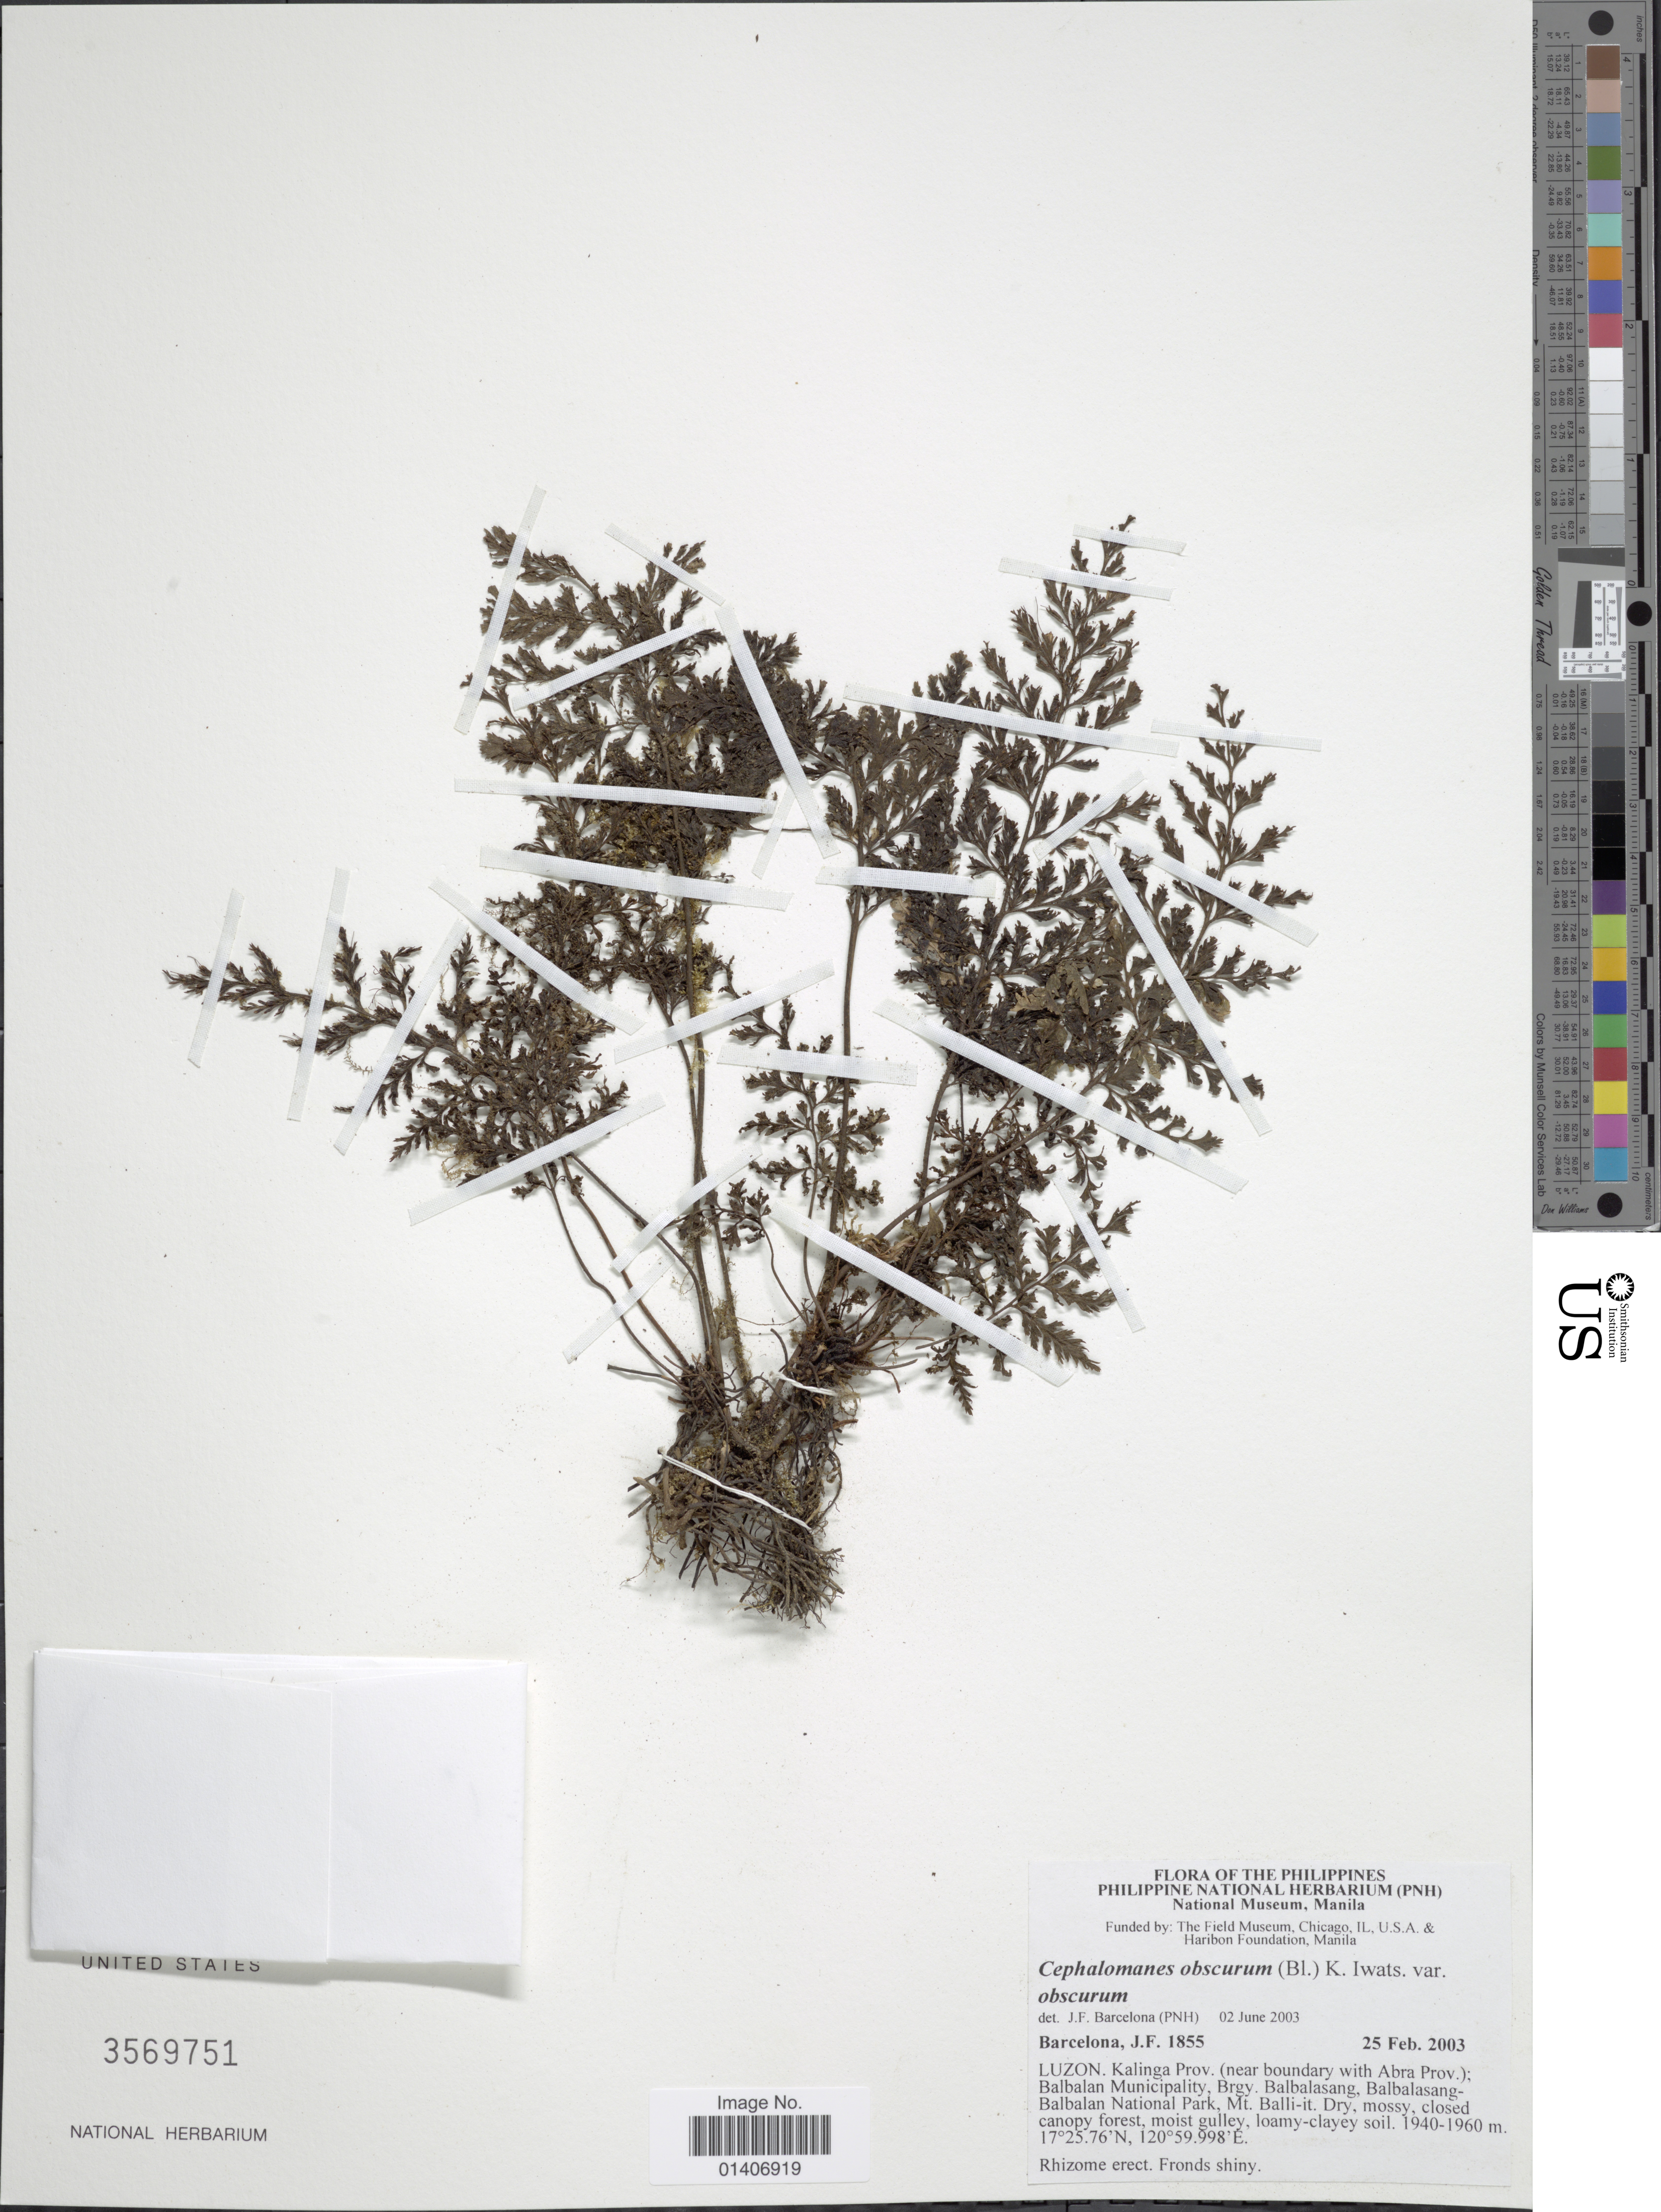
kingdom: Plantae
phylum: Tracheophyta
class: Polypodiopsida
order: Hymenophyllales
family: Hymenophyllaceae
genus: Abrodictyum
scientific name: Abrodictyum obscurum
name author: (Blume) Ebihara & K. Iwats.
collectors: J. F. Barcelona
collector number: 1855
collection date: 2003-02-25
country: Philippines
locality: Luzon, Kalinga Prov.(near boundary with Abra Prov. Balbalan Municipality, Brgy,Balbalasang, Balbalasang Balbalan National Park, Mt. Balli-it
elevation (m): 1940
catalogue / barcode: US 3569751